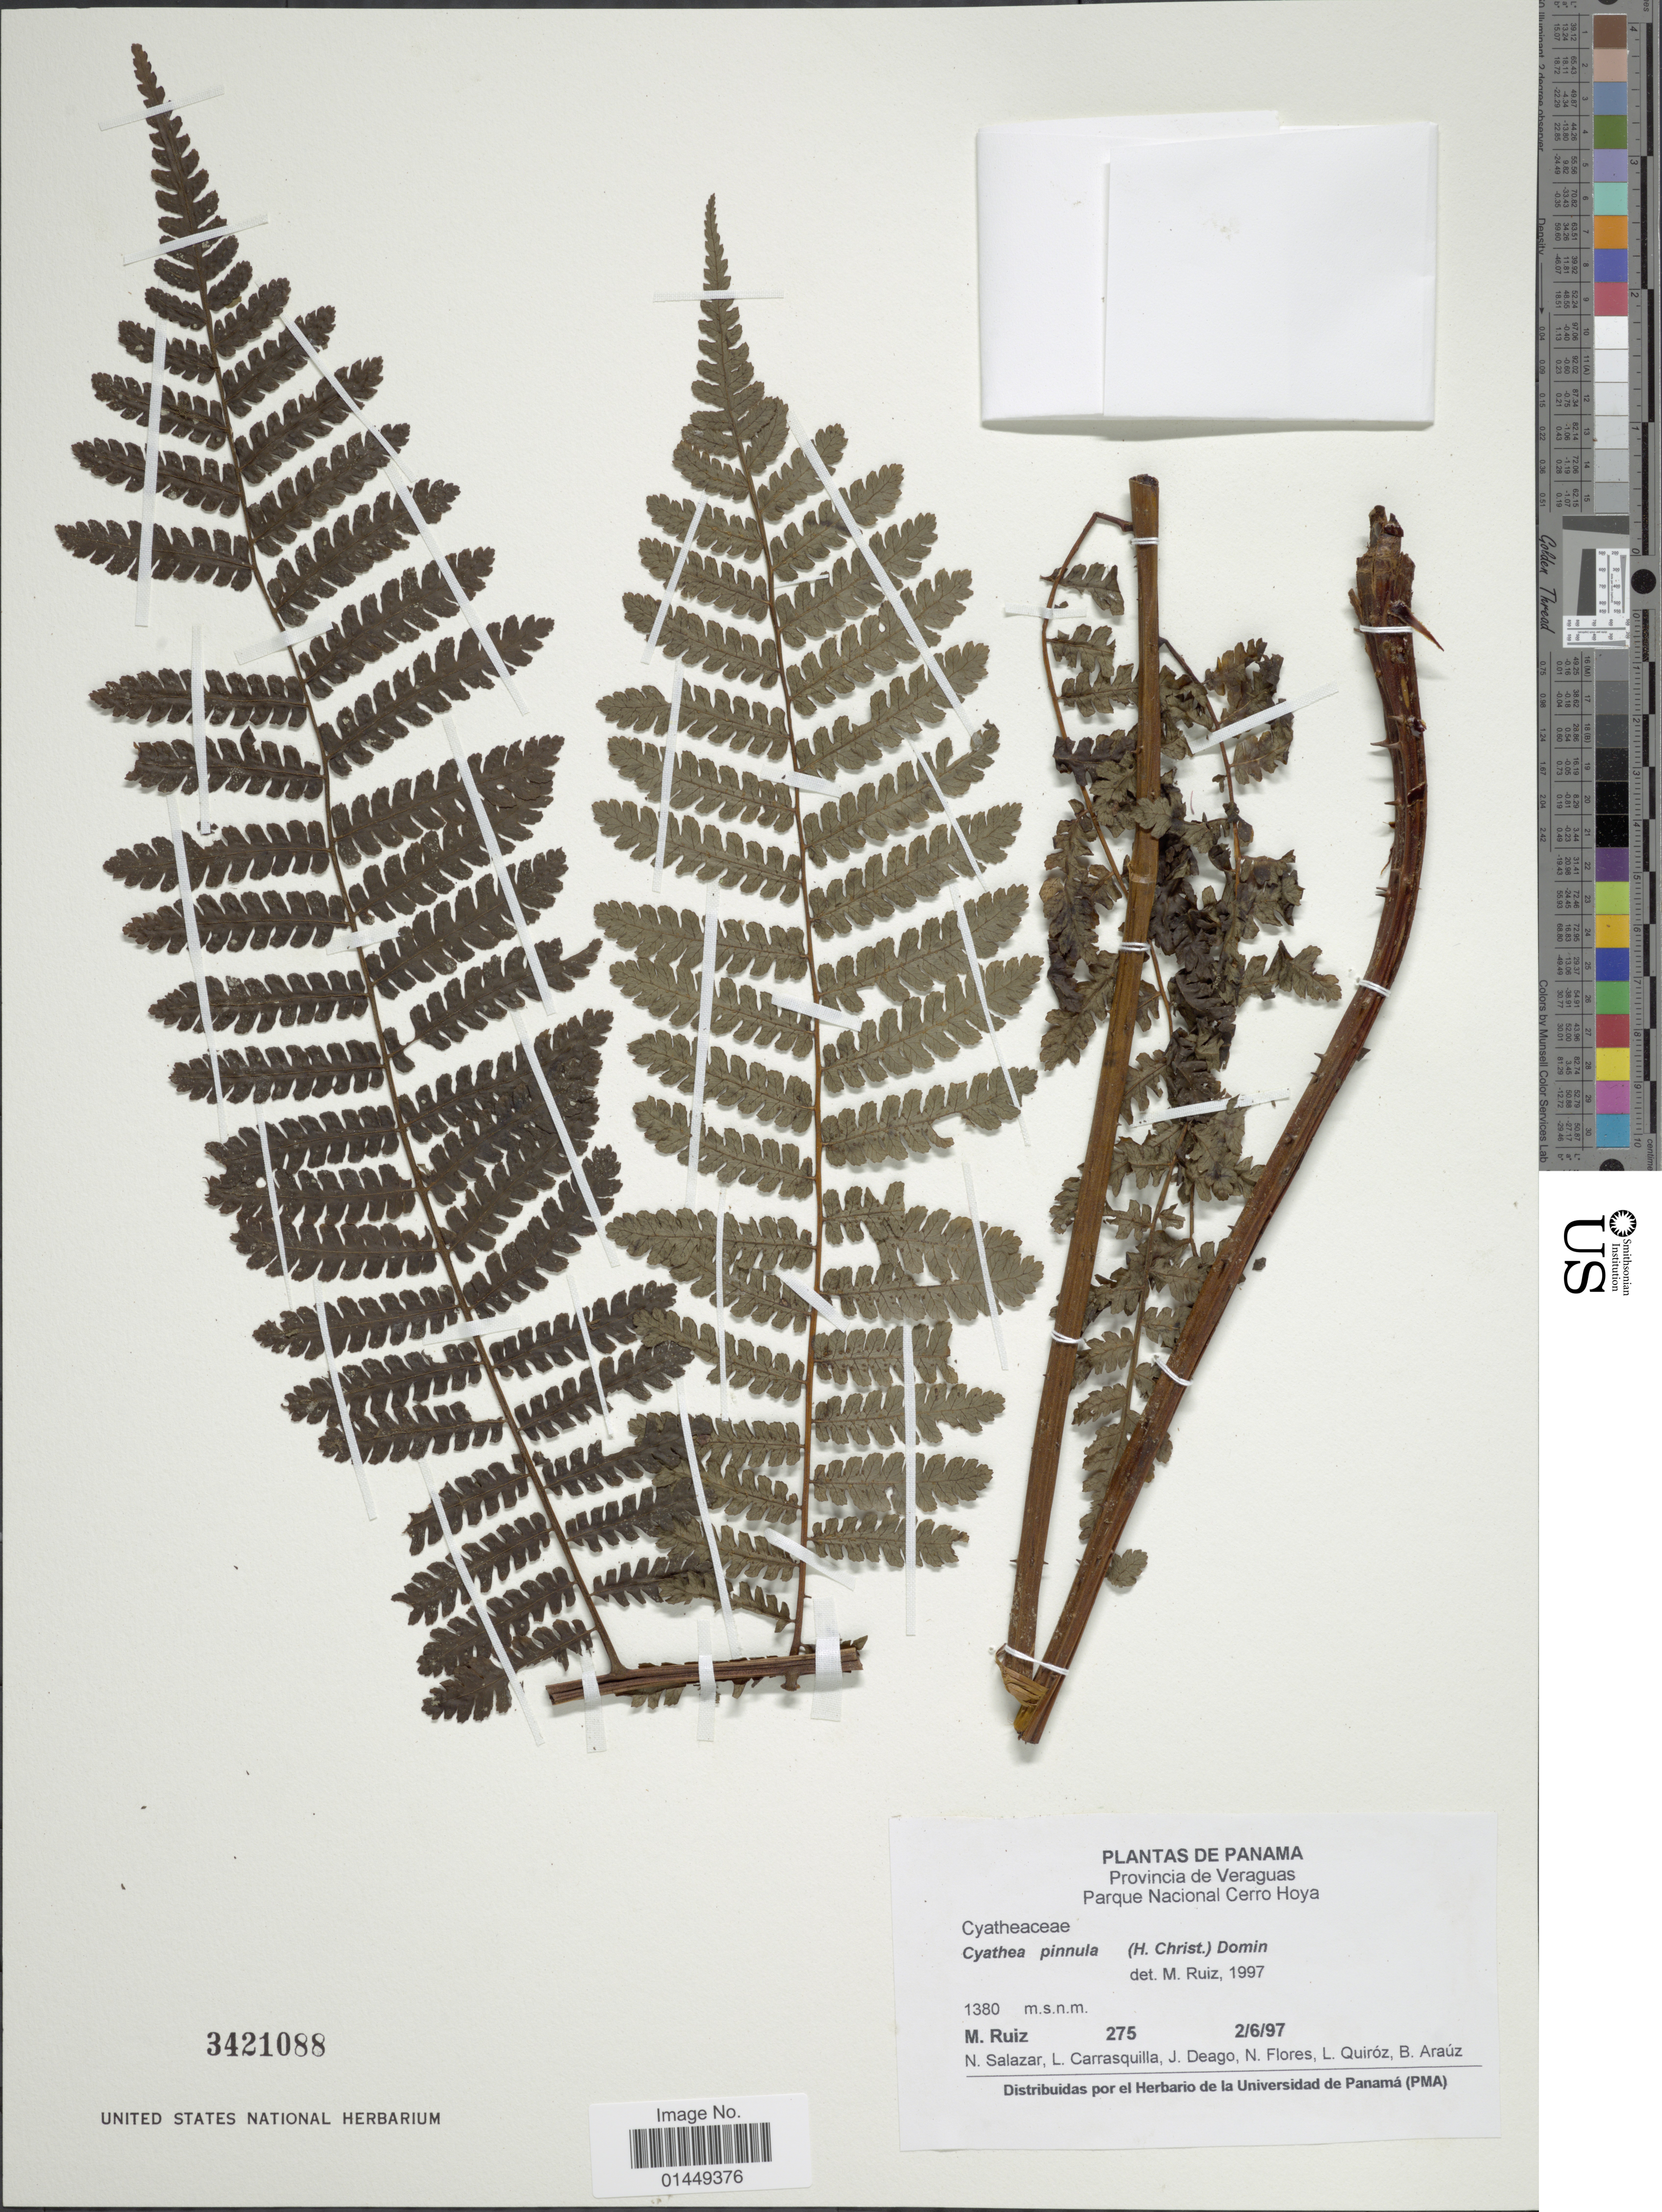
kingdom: Plantae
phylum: Tracheophyta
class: Polypodiopsida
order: Cyatheales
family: Cyatheaceae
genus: Cyathea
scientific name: Cyathea pinnula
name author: (Christ) R.C. Moran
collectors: M. Ruiz, N. Salazar, L. Carrasquilla, J. Deago & et al.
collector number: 275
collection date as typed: Transcribed d/m/y: 2/6/97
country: Panama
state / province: Veraguas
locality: Provincia de Veraguas. Parque Nacional Cerro Hoya.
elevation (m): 1380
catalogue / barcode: US 3421088